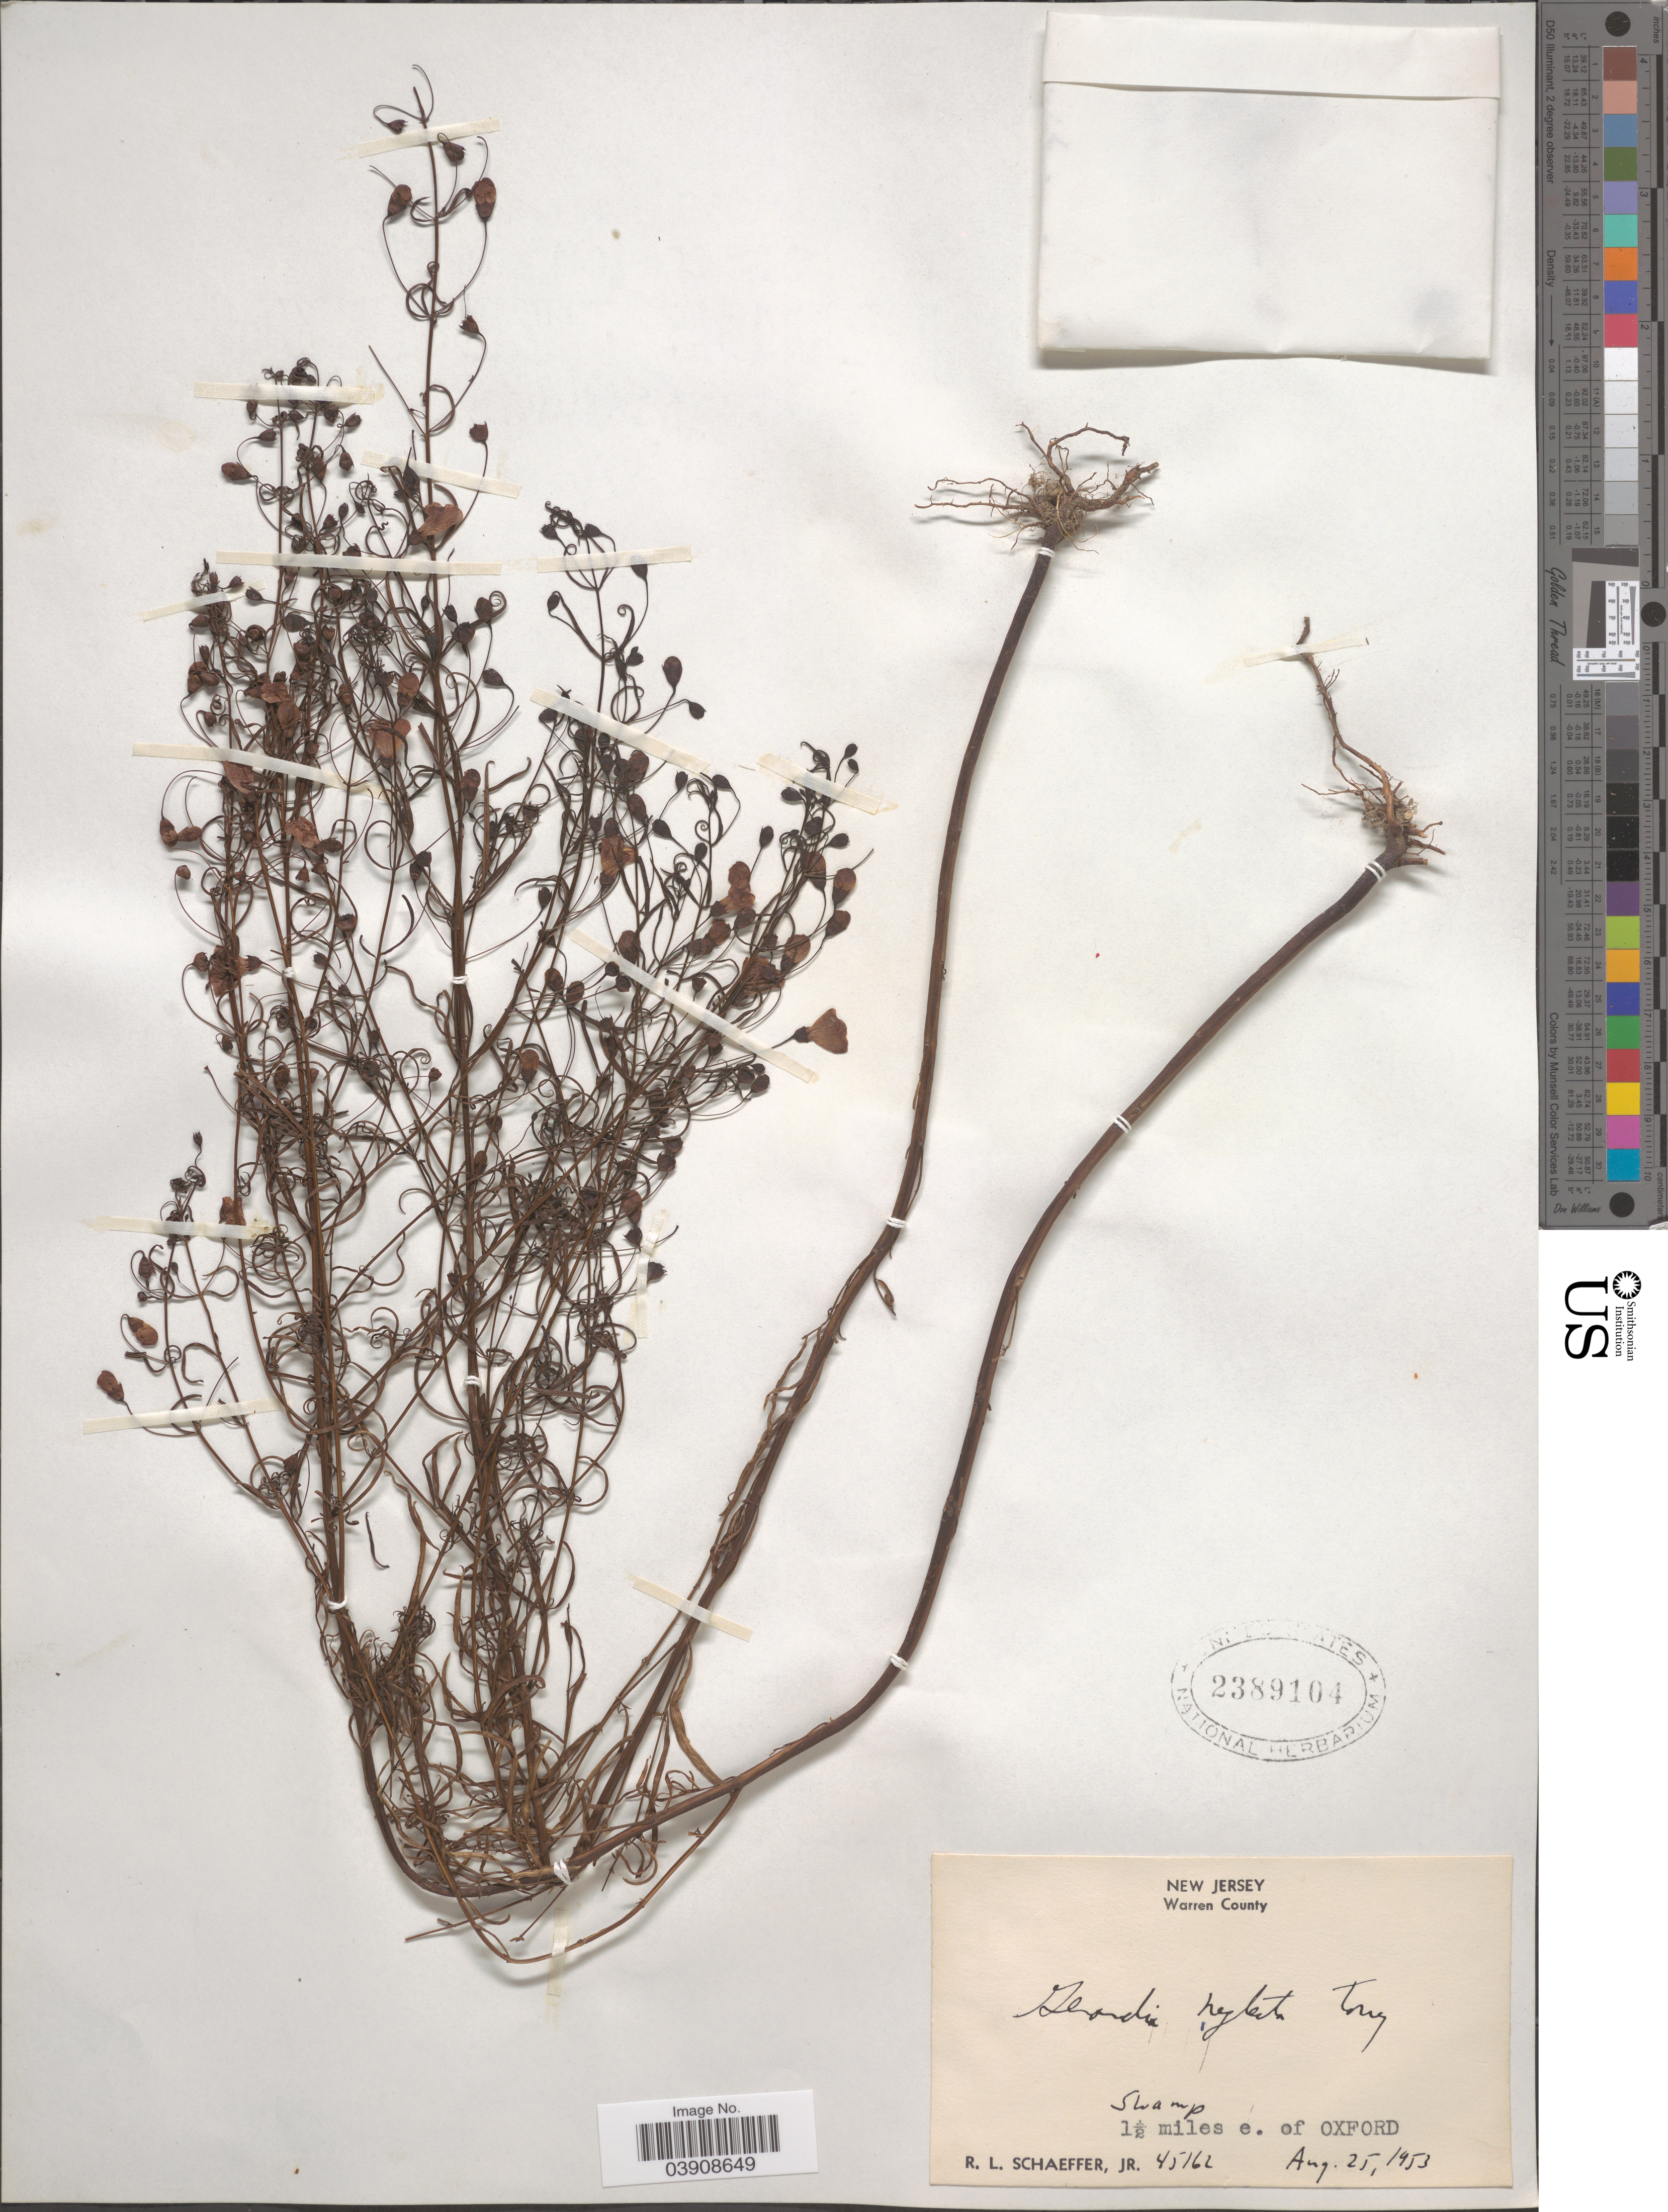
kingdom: Plantae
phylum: Tracheophyta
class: Magnoliopsida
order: Lamiales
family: Orobanchaceae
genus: Agalinis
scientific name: Agalinis tenuifolia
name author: (Vahl) Raf.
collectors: R. L. Schaeffer Jr.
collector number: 45162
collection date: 1953-08-25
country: United States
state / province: New Jersey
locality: Warren County. 1½ miles e. of Oxford.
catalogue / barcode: US 2389104